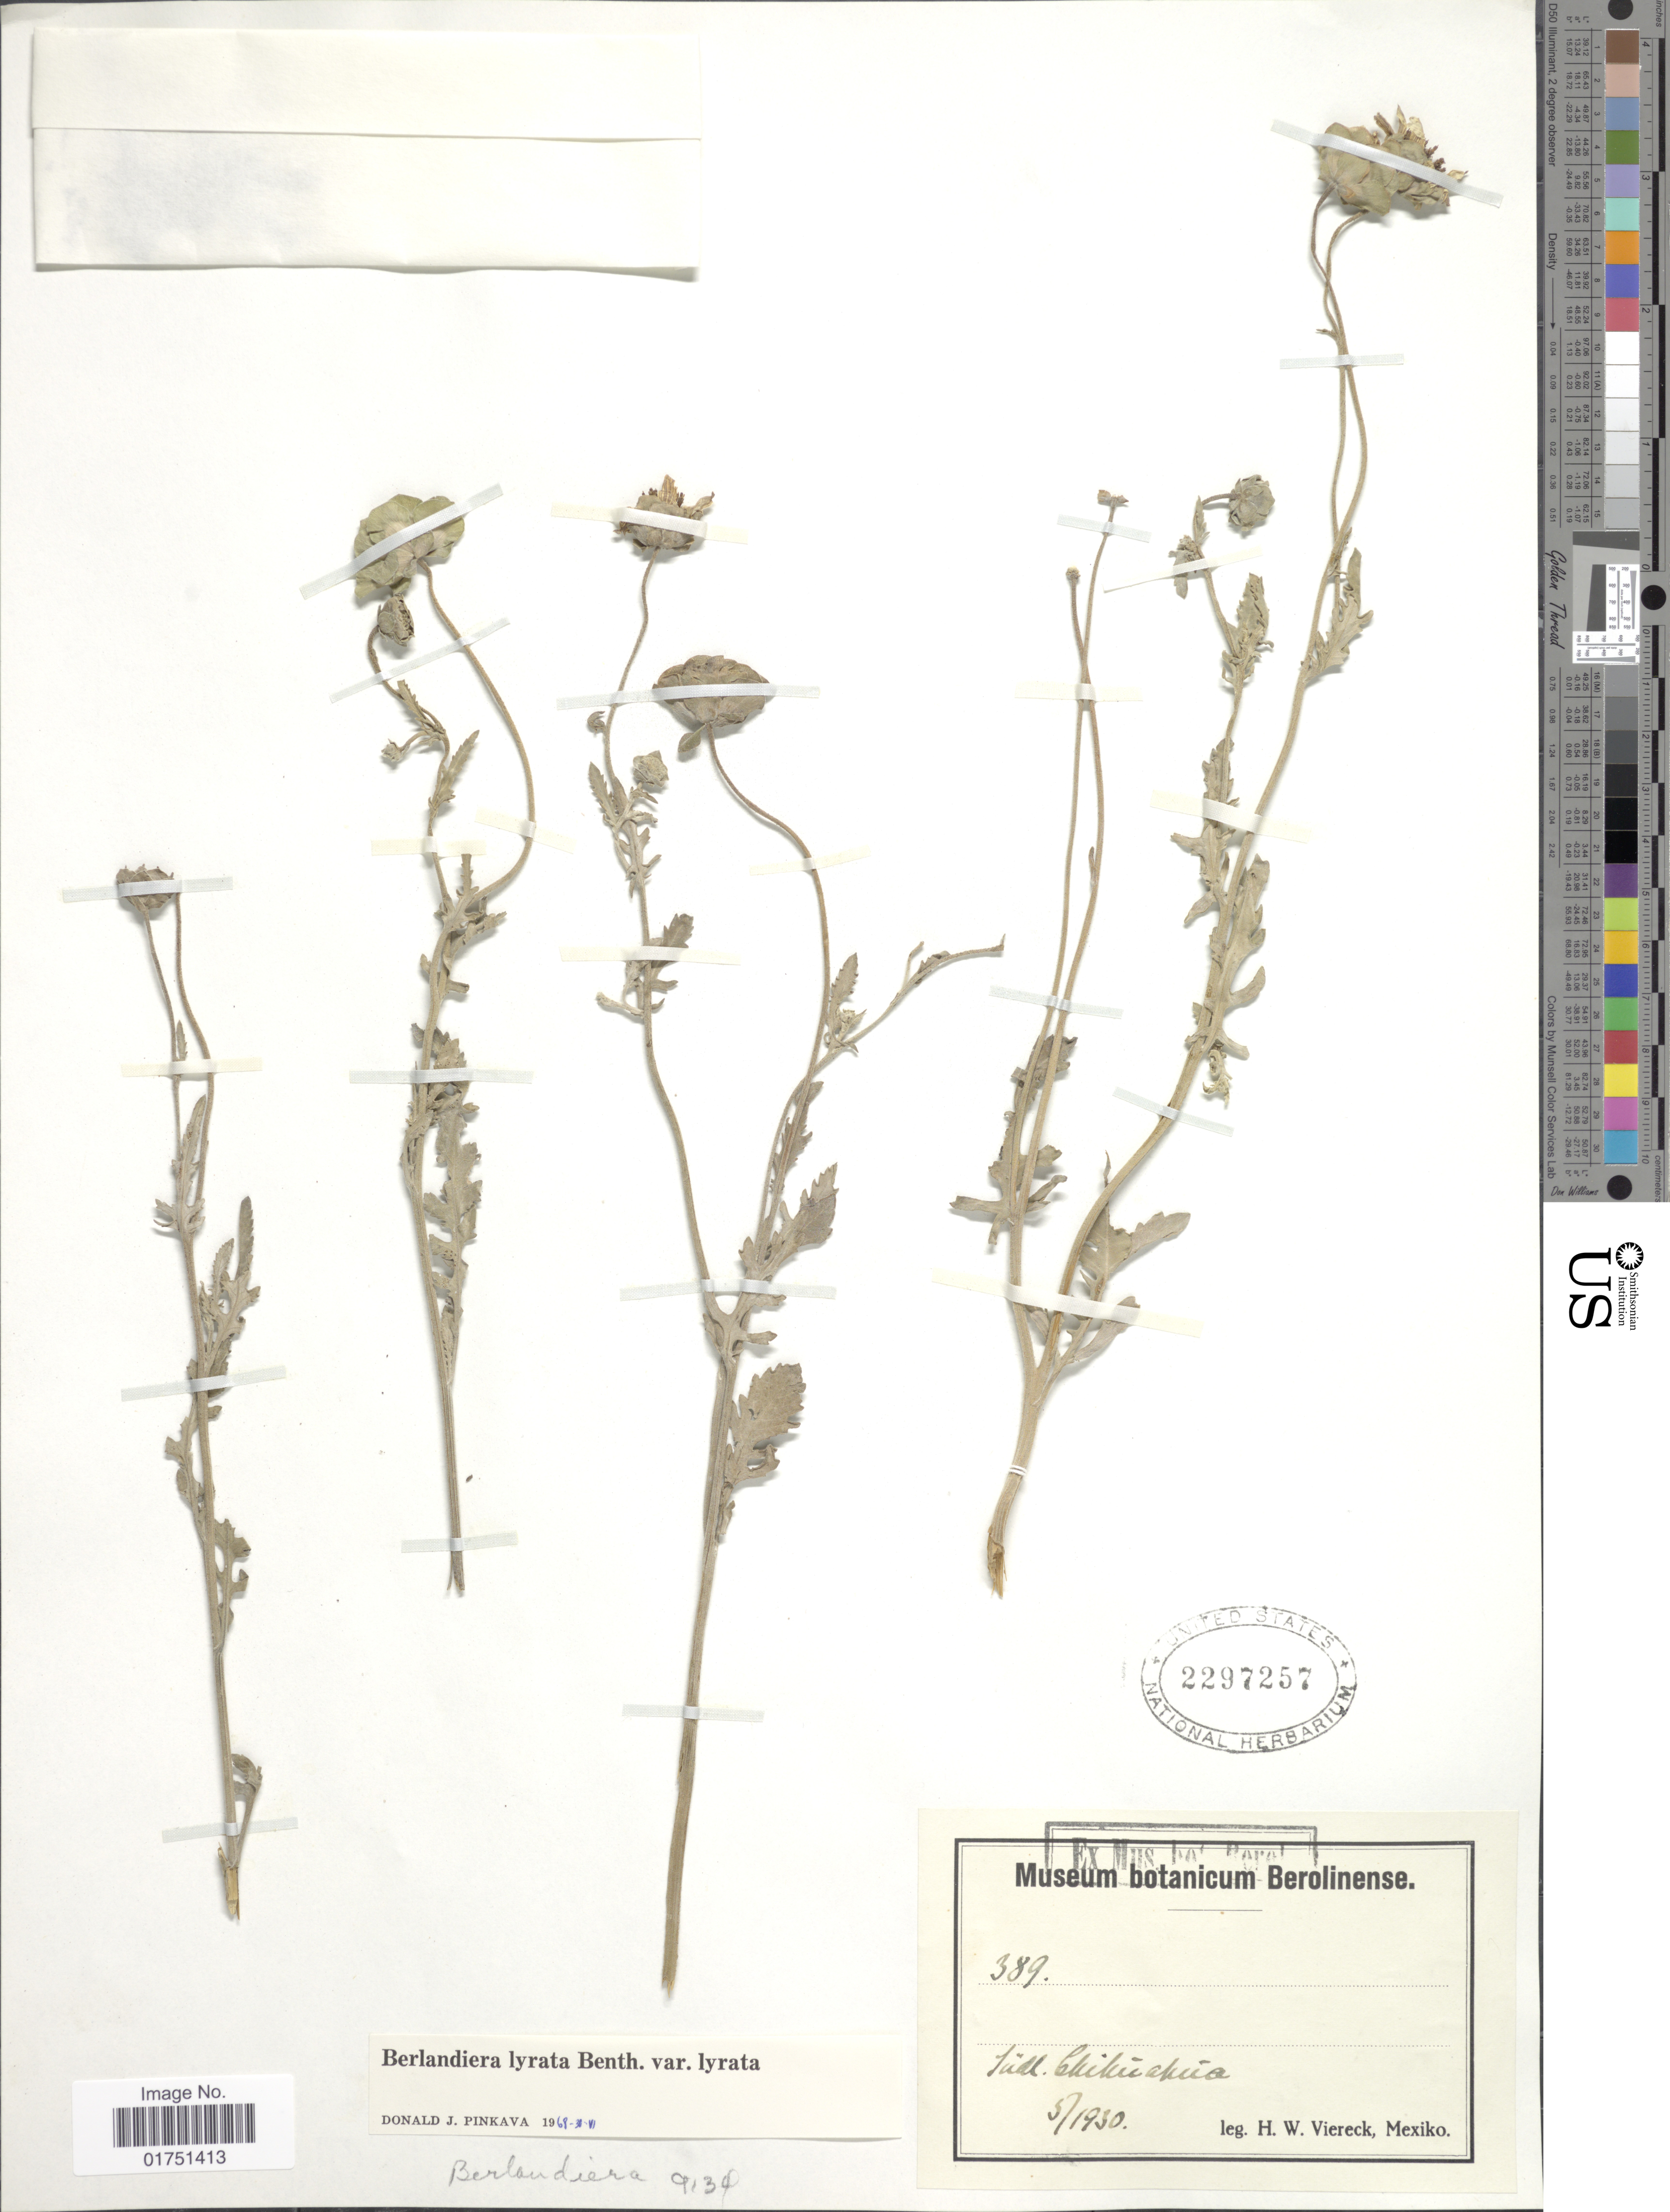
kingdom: Plantae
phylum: Tracheophyta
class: Magnoliopsida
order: Asterales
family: Asteraceae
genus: Berlandiera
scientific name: Berlandiera lyrata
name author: Benth.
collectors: H. W. Viereck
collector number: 389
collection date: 1930-05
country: Mexico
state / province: Chihuahua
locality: Südl. Chihuahua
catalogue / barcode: US 2297257